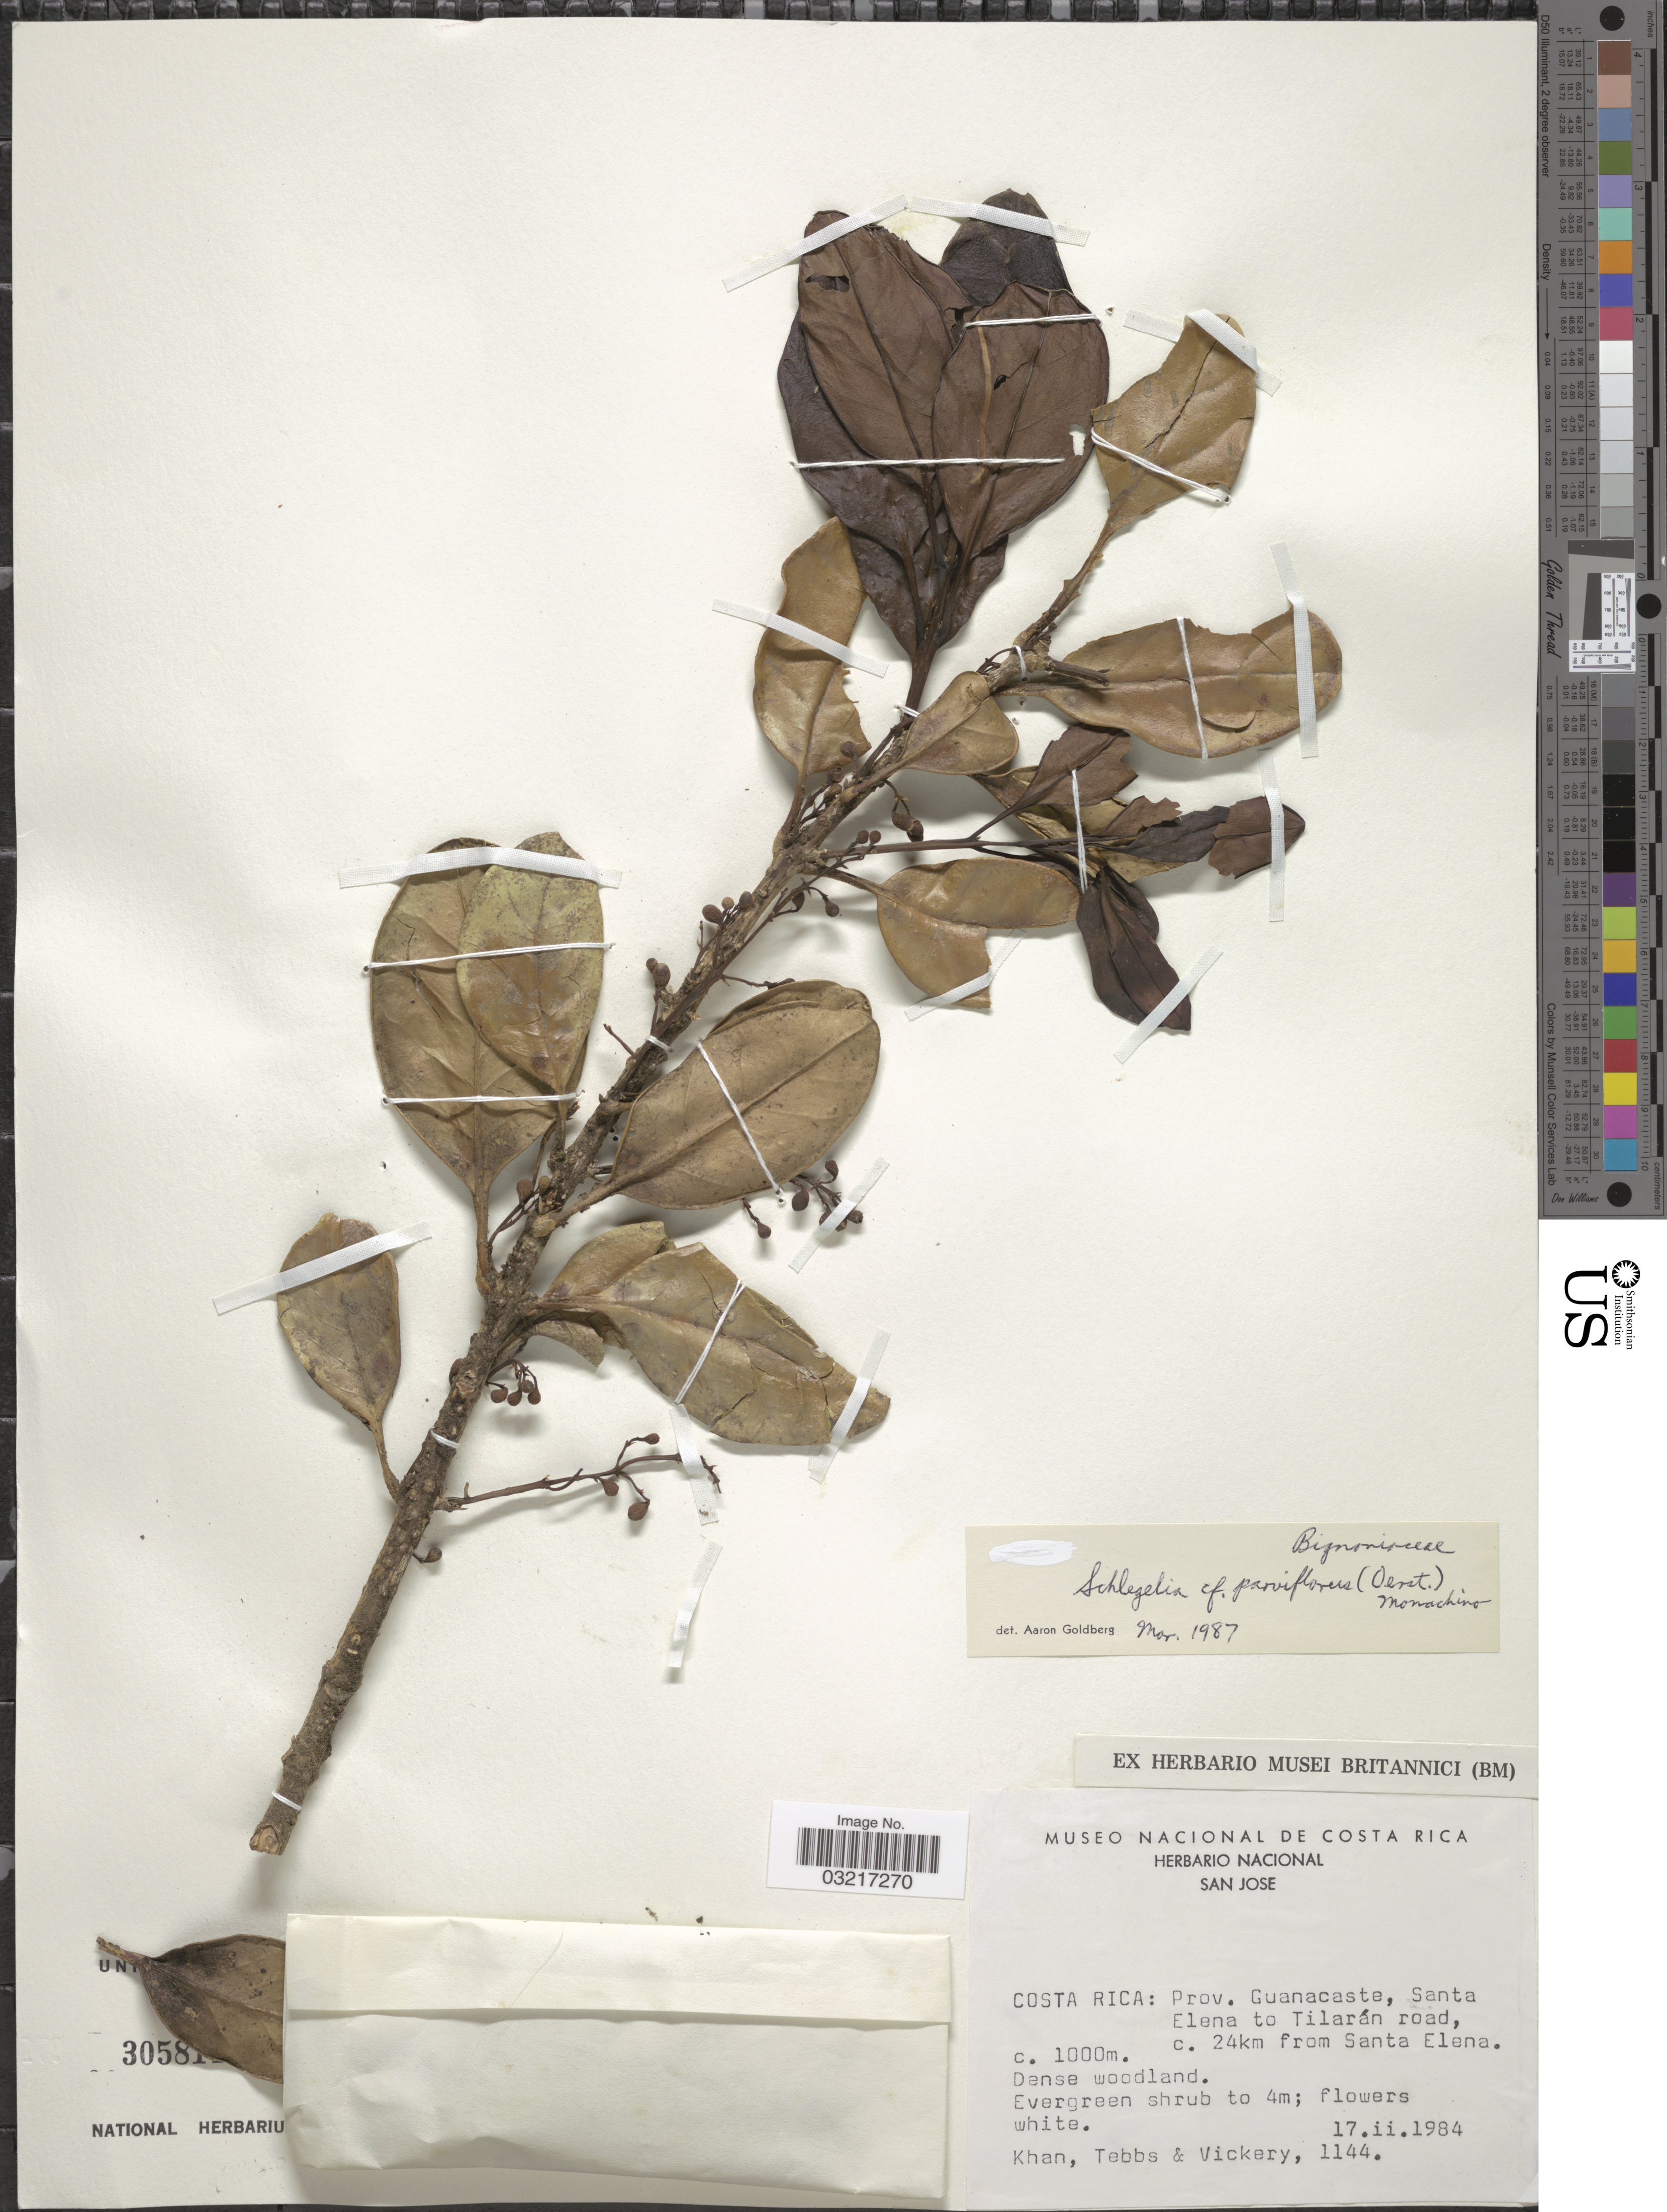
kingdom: Plantae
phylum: Tracheophyta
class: Magnoliopsida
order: Lamiales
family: Schlegeliaceae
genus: Schlegelia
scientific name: Schlegelia parviflora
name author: (Oerst.) Monach.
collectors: Khan, -. Tebbs & Vickery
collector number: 1144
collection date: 1984-02-17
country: Costa Rica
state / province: Guanacaste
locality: Santa Elena to Tilarán road, c. 24km from Santa Elena.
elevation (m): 1000